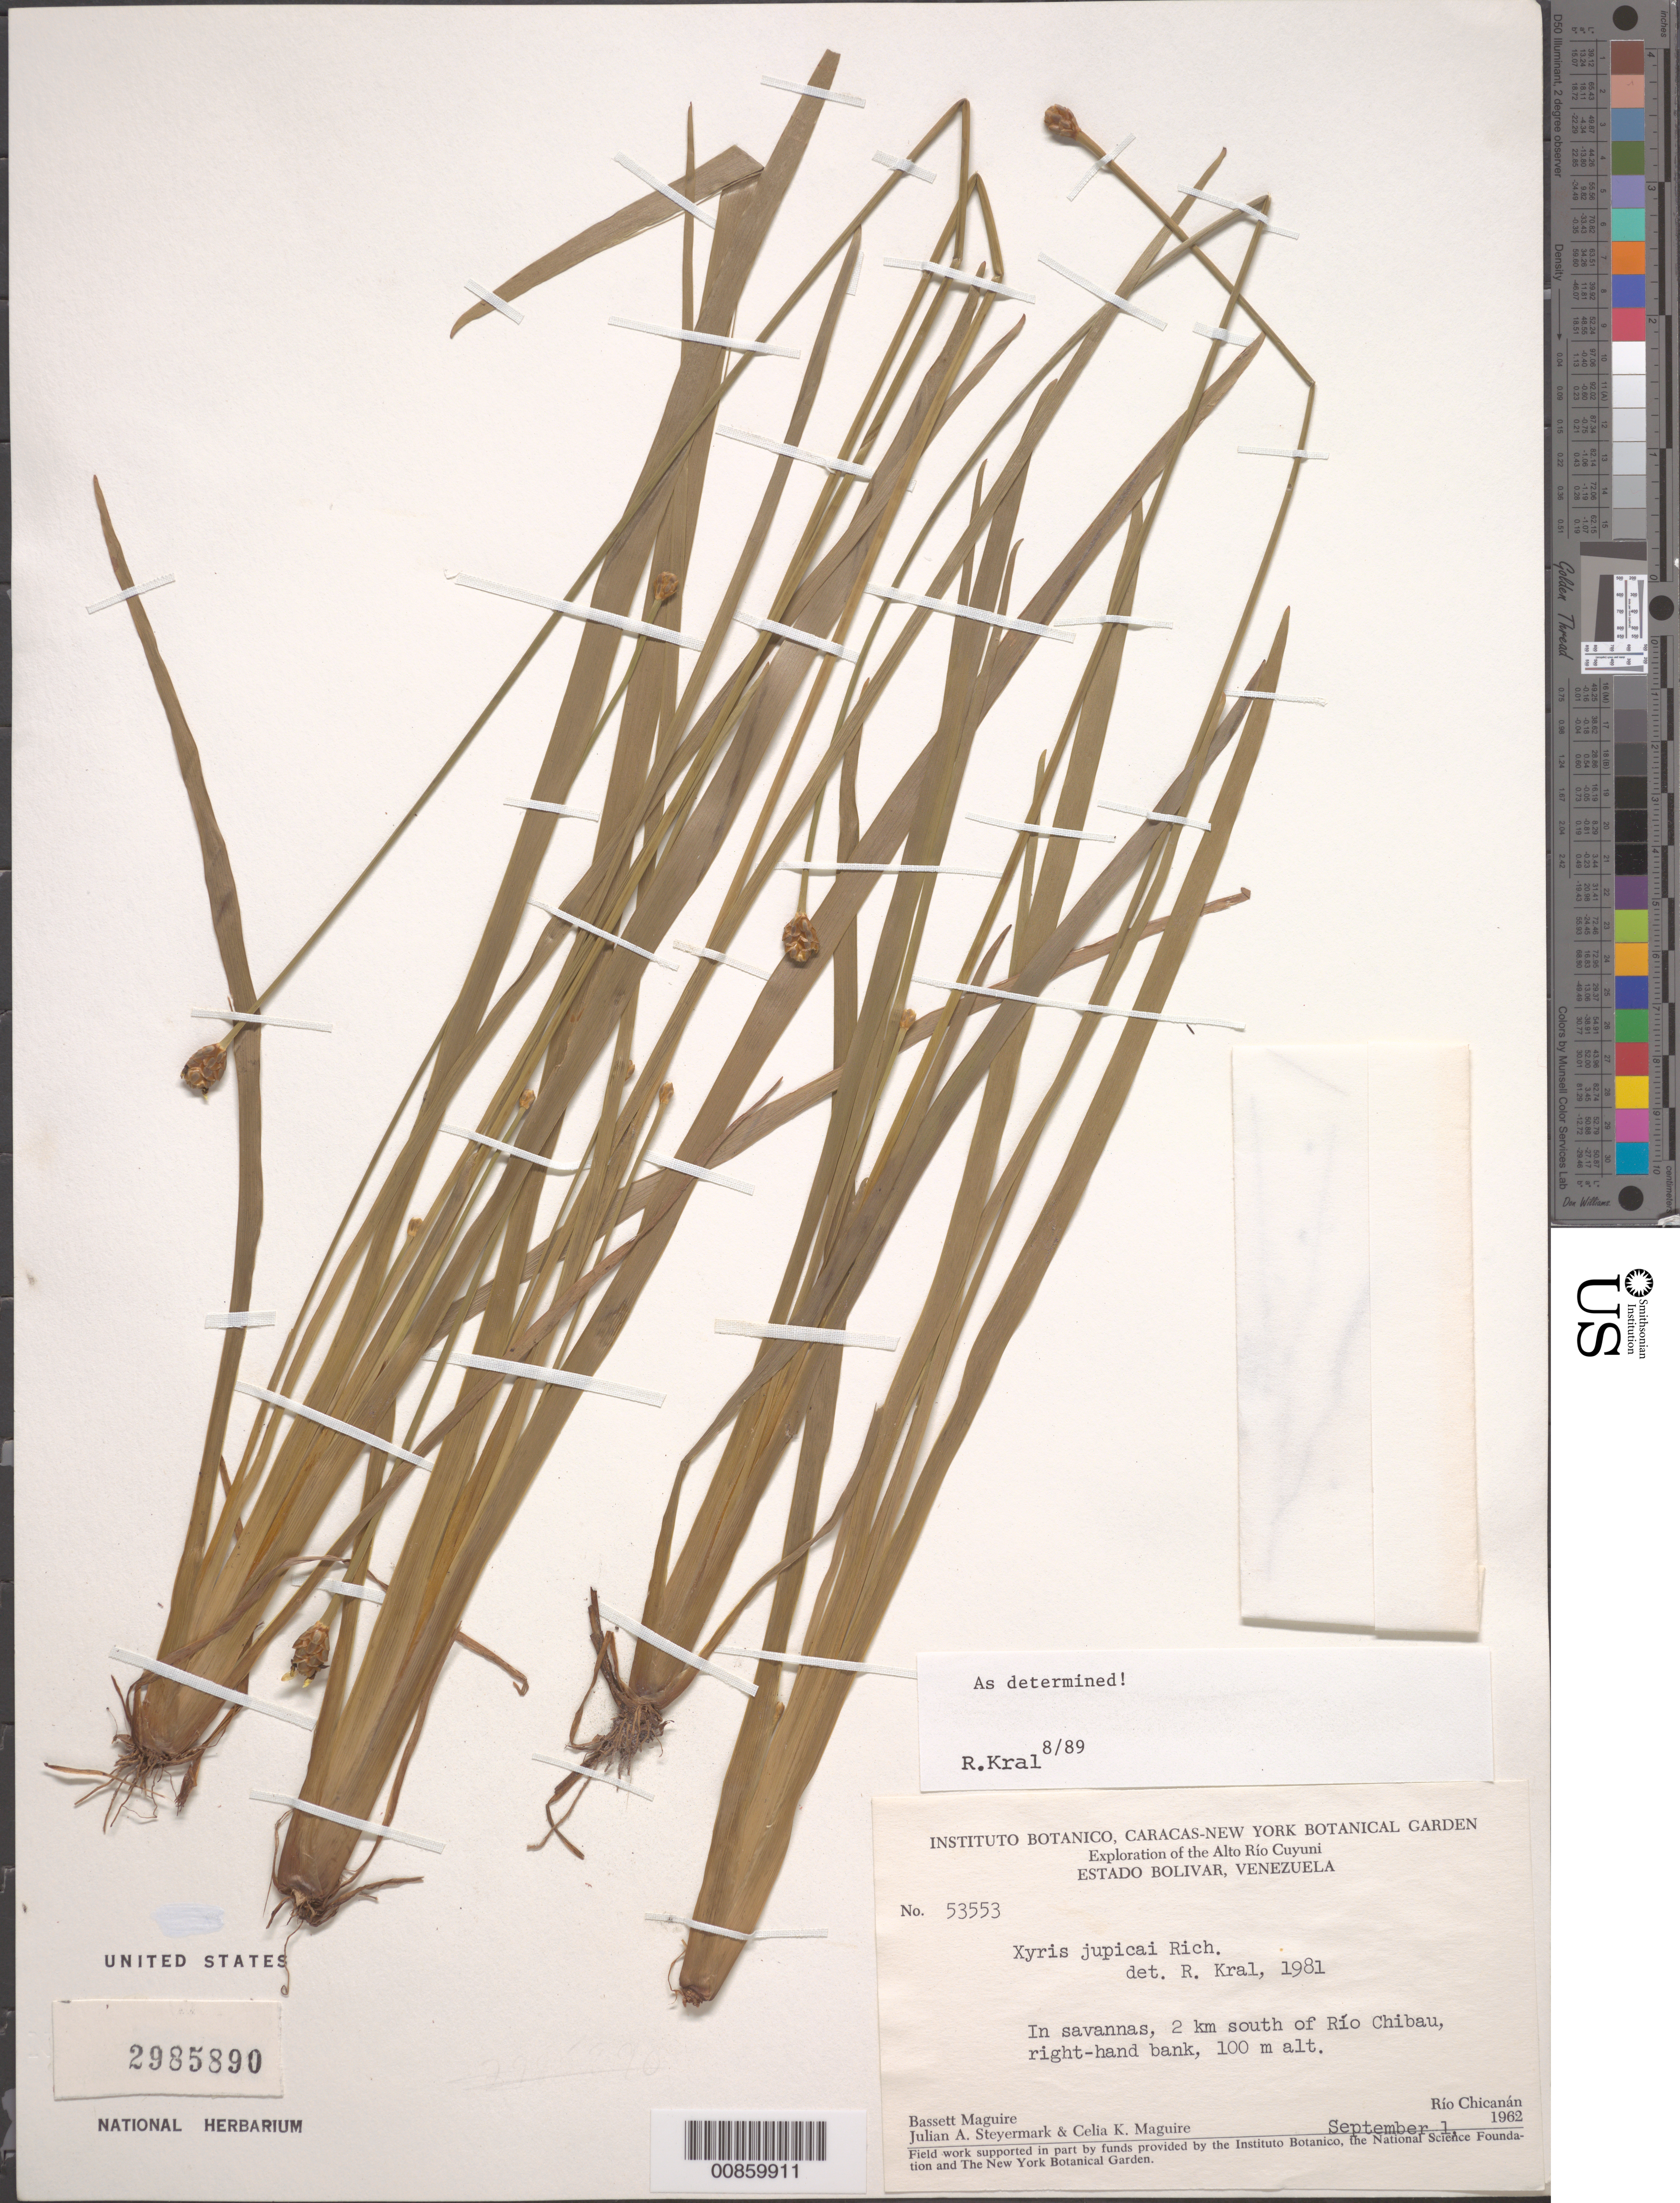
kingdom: Plantae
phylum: Tracheophyta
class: Liliopsida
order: Poales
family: Xyridaceae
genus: Xyris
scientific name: Xyris jupicai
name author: Rich.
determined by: Kral, Robert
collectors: B. Maguire, J. Steyermark & C. K. Maguire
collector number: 53553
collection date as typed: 1-Sep-62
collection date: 1962-09-01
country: Venezuela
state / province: Bolívar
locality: Alto Río Cuyuni, 2 km S of Río Chibau, right hand bank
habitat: Savanna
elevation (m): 100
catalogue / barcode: US 2985890